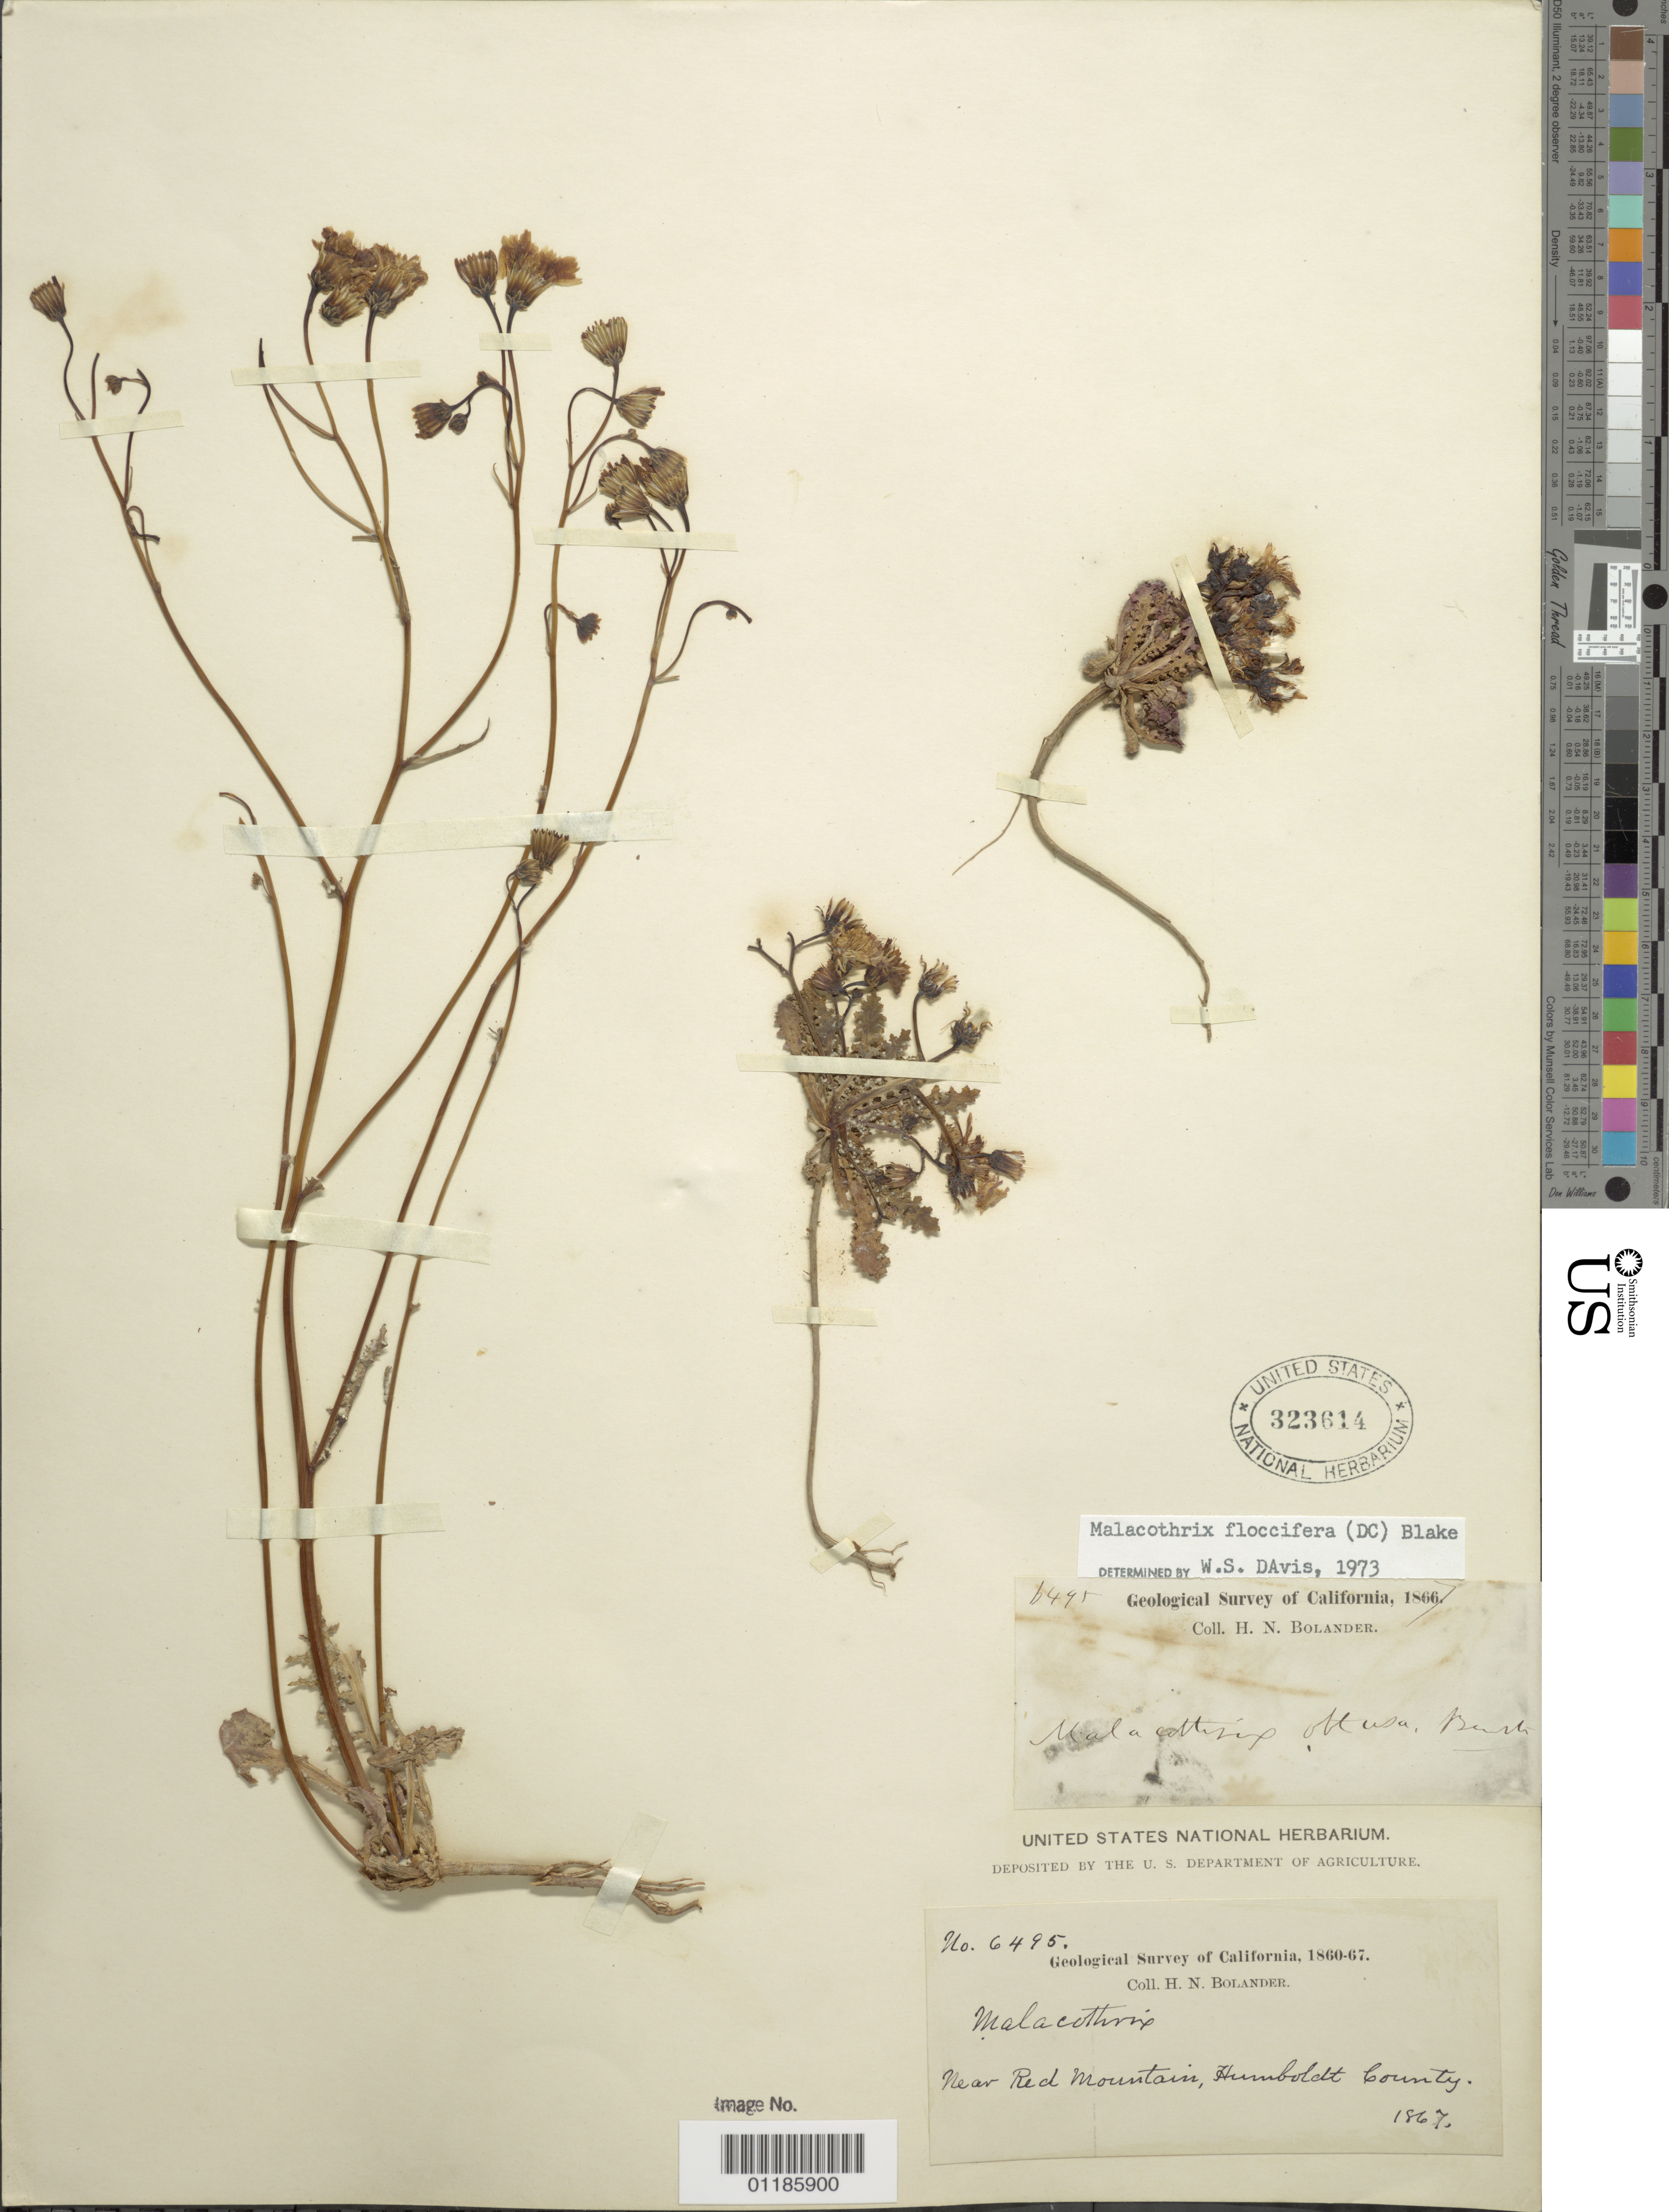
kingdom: Plantae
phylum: Tracheophyta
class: Magnoliopsida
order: Asterales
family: Asteraceae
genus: Malacothrix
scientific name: Malacothrix floccifera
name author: (DC.) S.F. Blake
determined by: Davis, W. S.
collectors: H. Bolander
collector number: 6495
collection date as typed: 1867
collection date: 1867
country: United States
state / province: California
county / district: Humboldt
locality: near Red Mountain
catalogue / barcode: US 323614